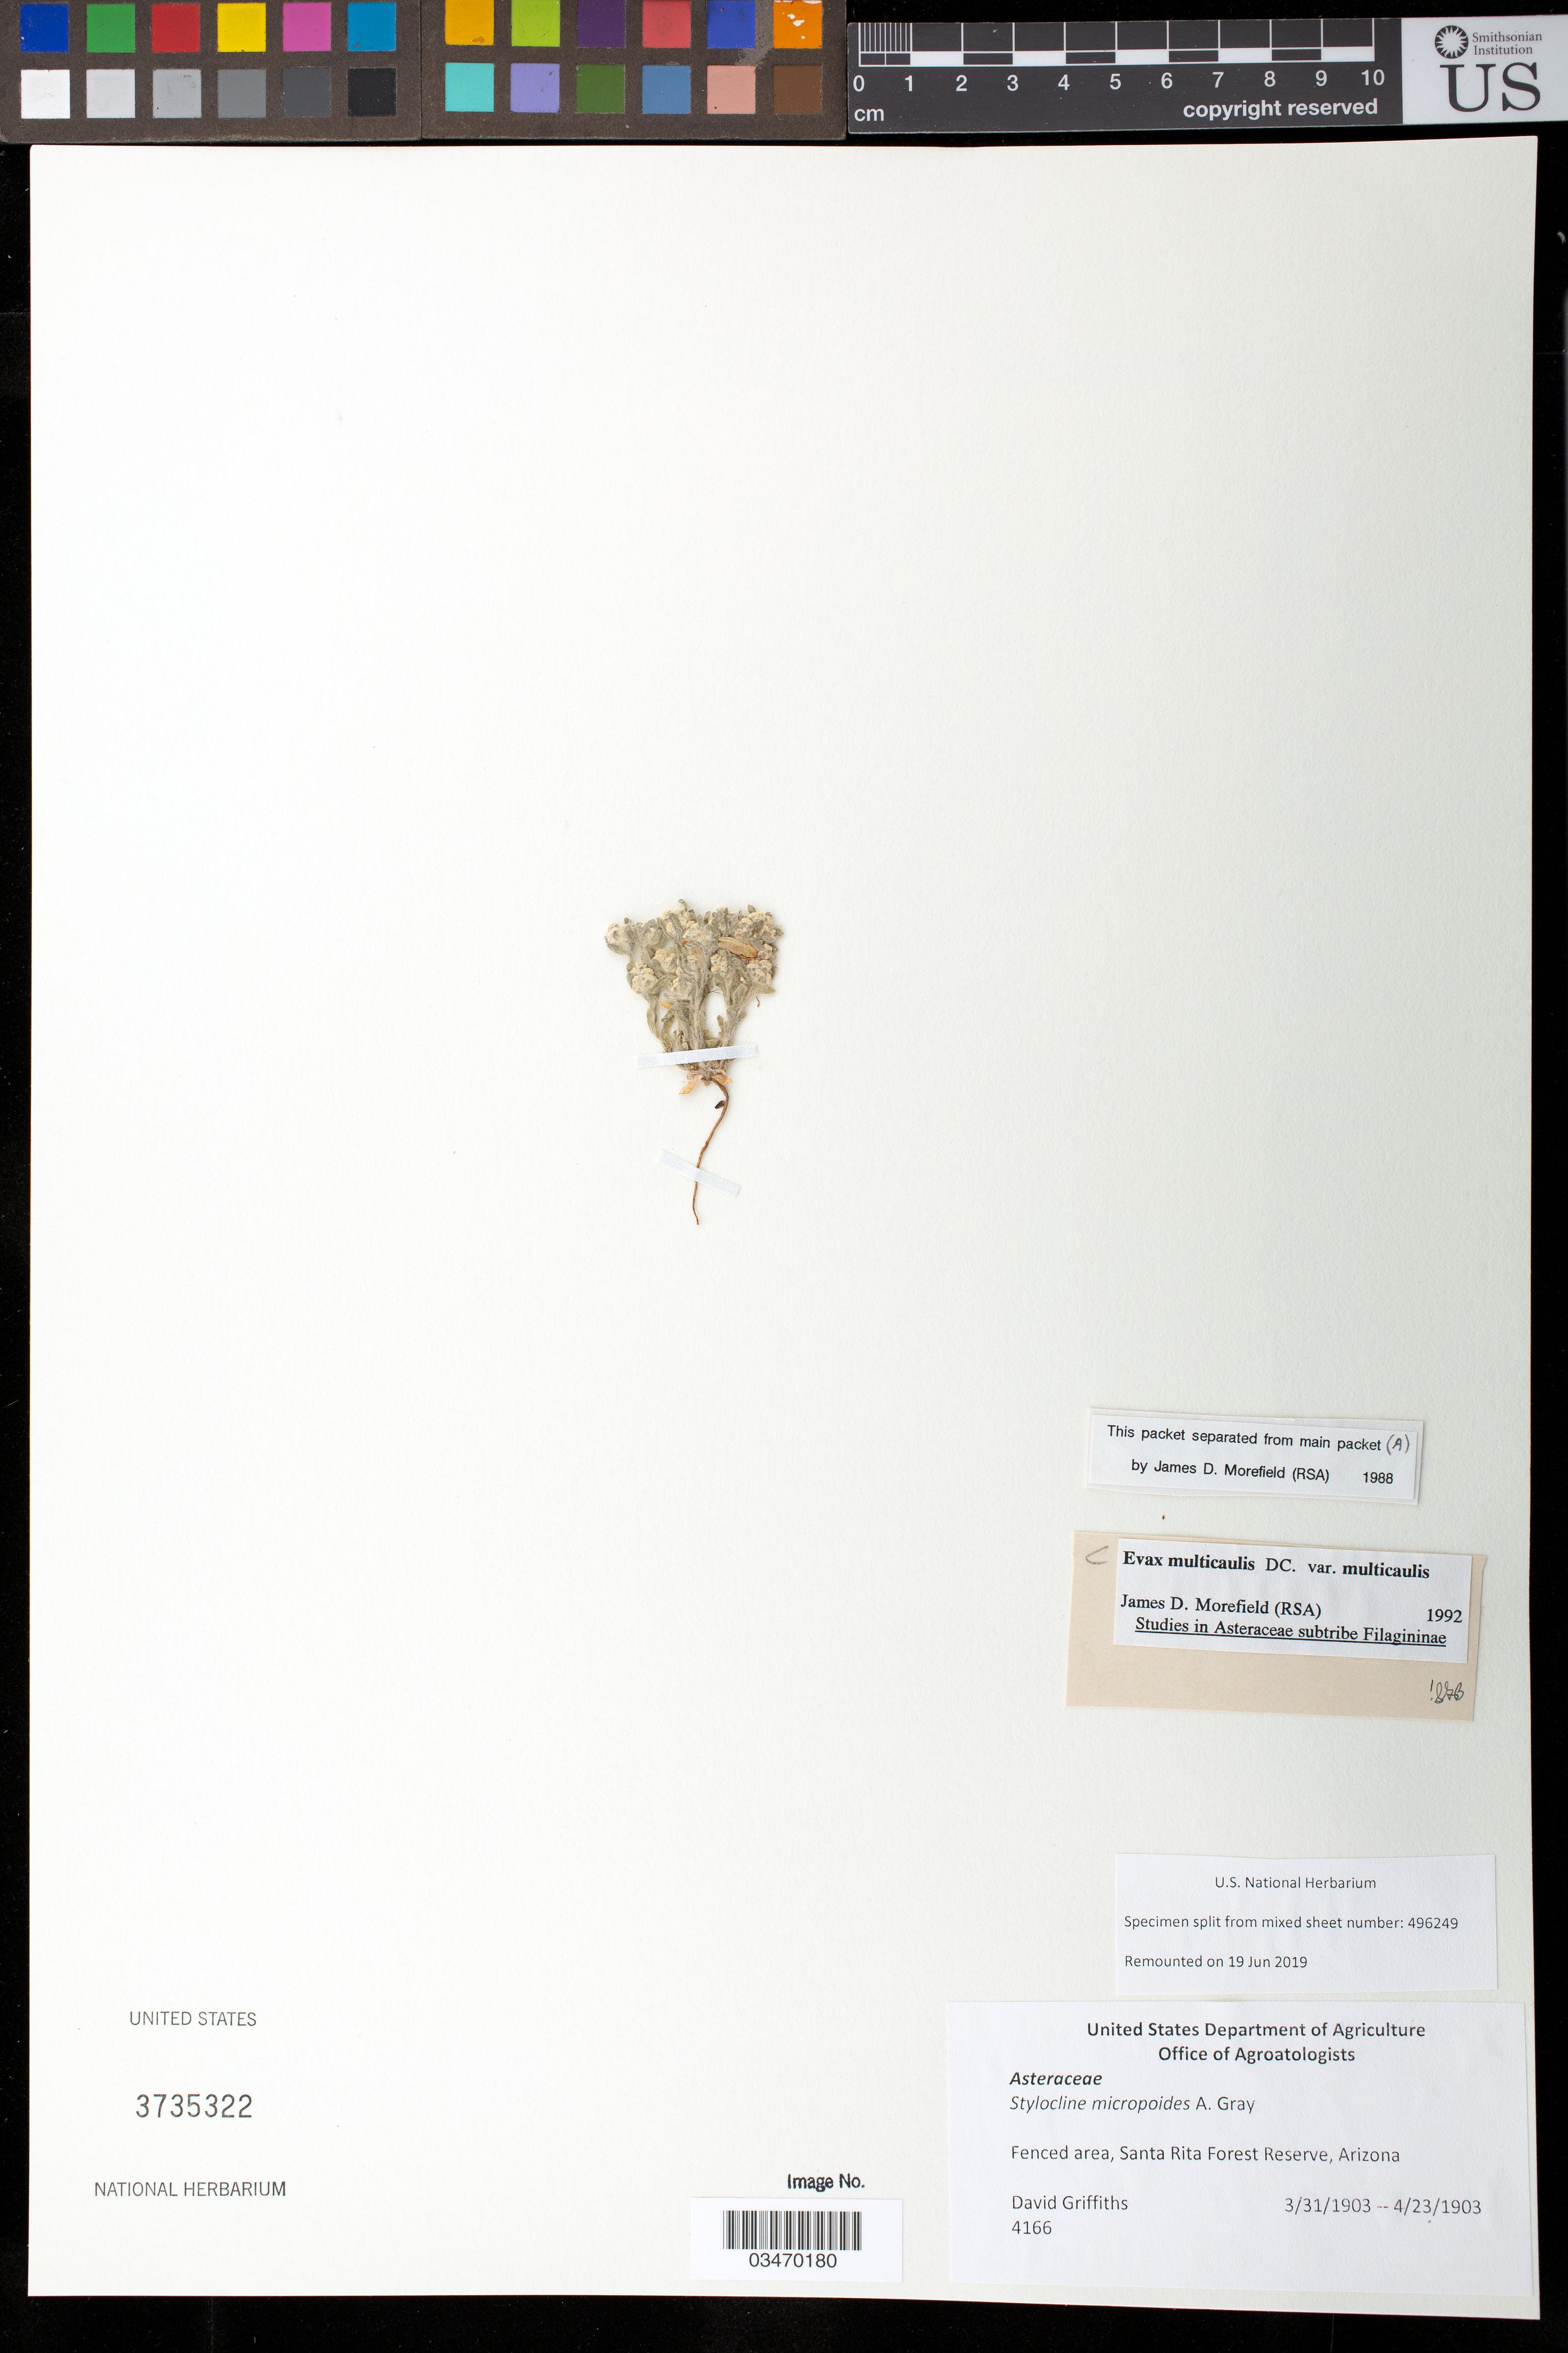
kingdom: Plantae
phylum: Tracheophyta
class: Magnoliopsida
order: Asterales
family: Asteraceae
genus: Evax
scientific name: Evax multicaulis var. multicaulis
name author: DC.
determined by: Morefield, James D., (RSA), Rancho Santa Ana Botanic Garden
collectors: D. Griffiths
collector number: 4166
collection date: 1903-03-13/1903-04-23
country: United States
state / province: Arizona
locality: Santa Rita Forest Reserve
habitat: Fenced area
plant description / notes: Specimen split from mixed sheet number: 496249 and remounted on 19 Jun 2019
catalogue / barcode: US 3735322